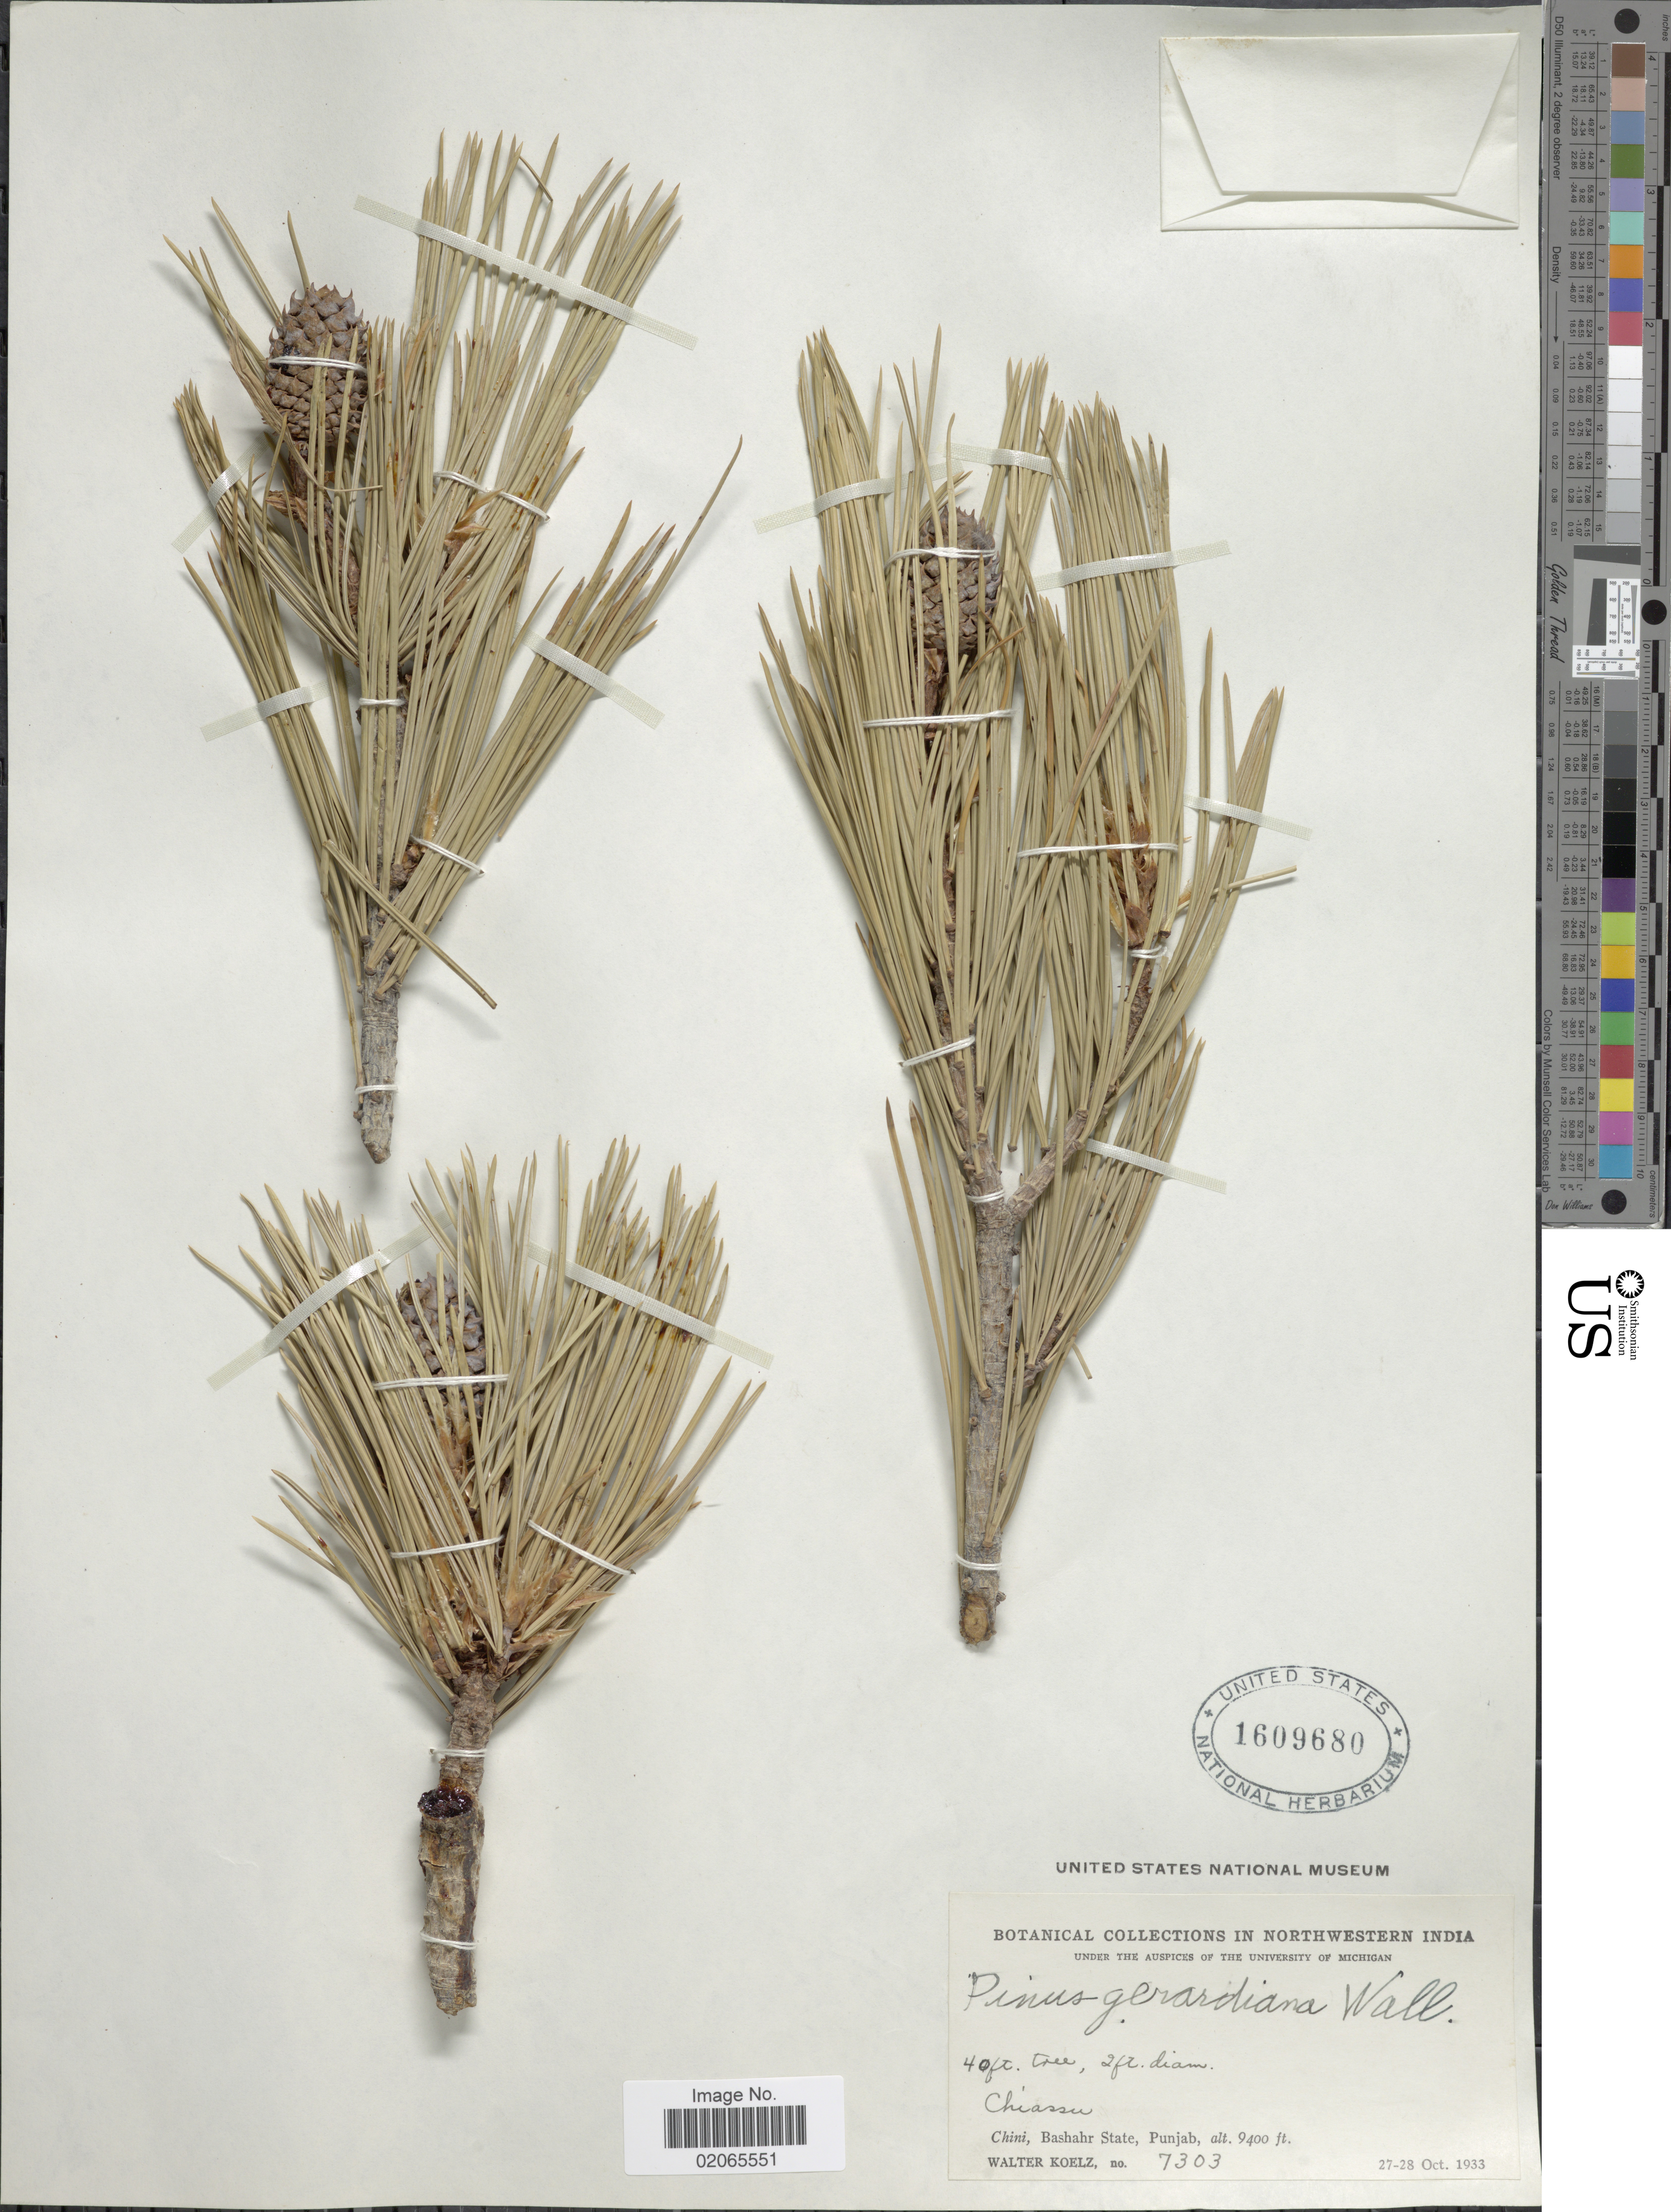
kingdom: Plantae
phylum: Tracheophyta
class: Pinopsida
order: Pinales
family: Pinaceae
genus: Pinus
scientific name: Pinus gerardiana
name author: Wall. ex D. Don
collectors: W. N. Koelz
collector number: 7303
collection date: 1933-10-27/1933-10-28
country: India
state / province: Punjab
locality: Northwestern India, Chiassu, Chini, Basahr State, Punjab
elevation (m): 2865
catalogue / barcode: US 1609680